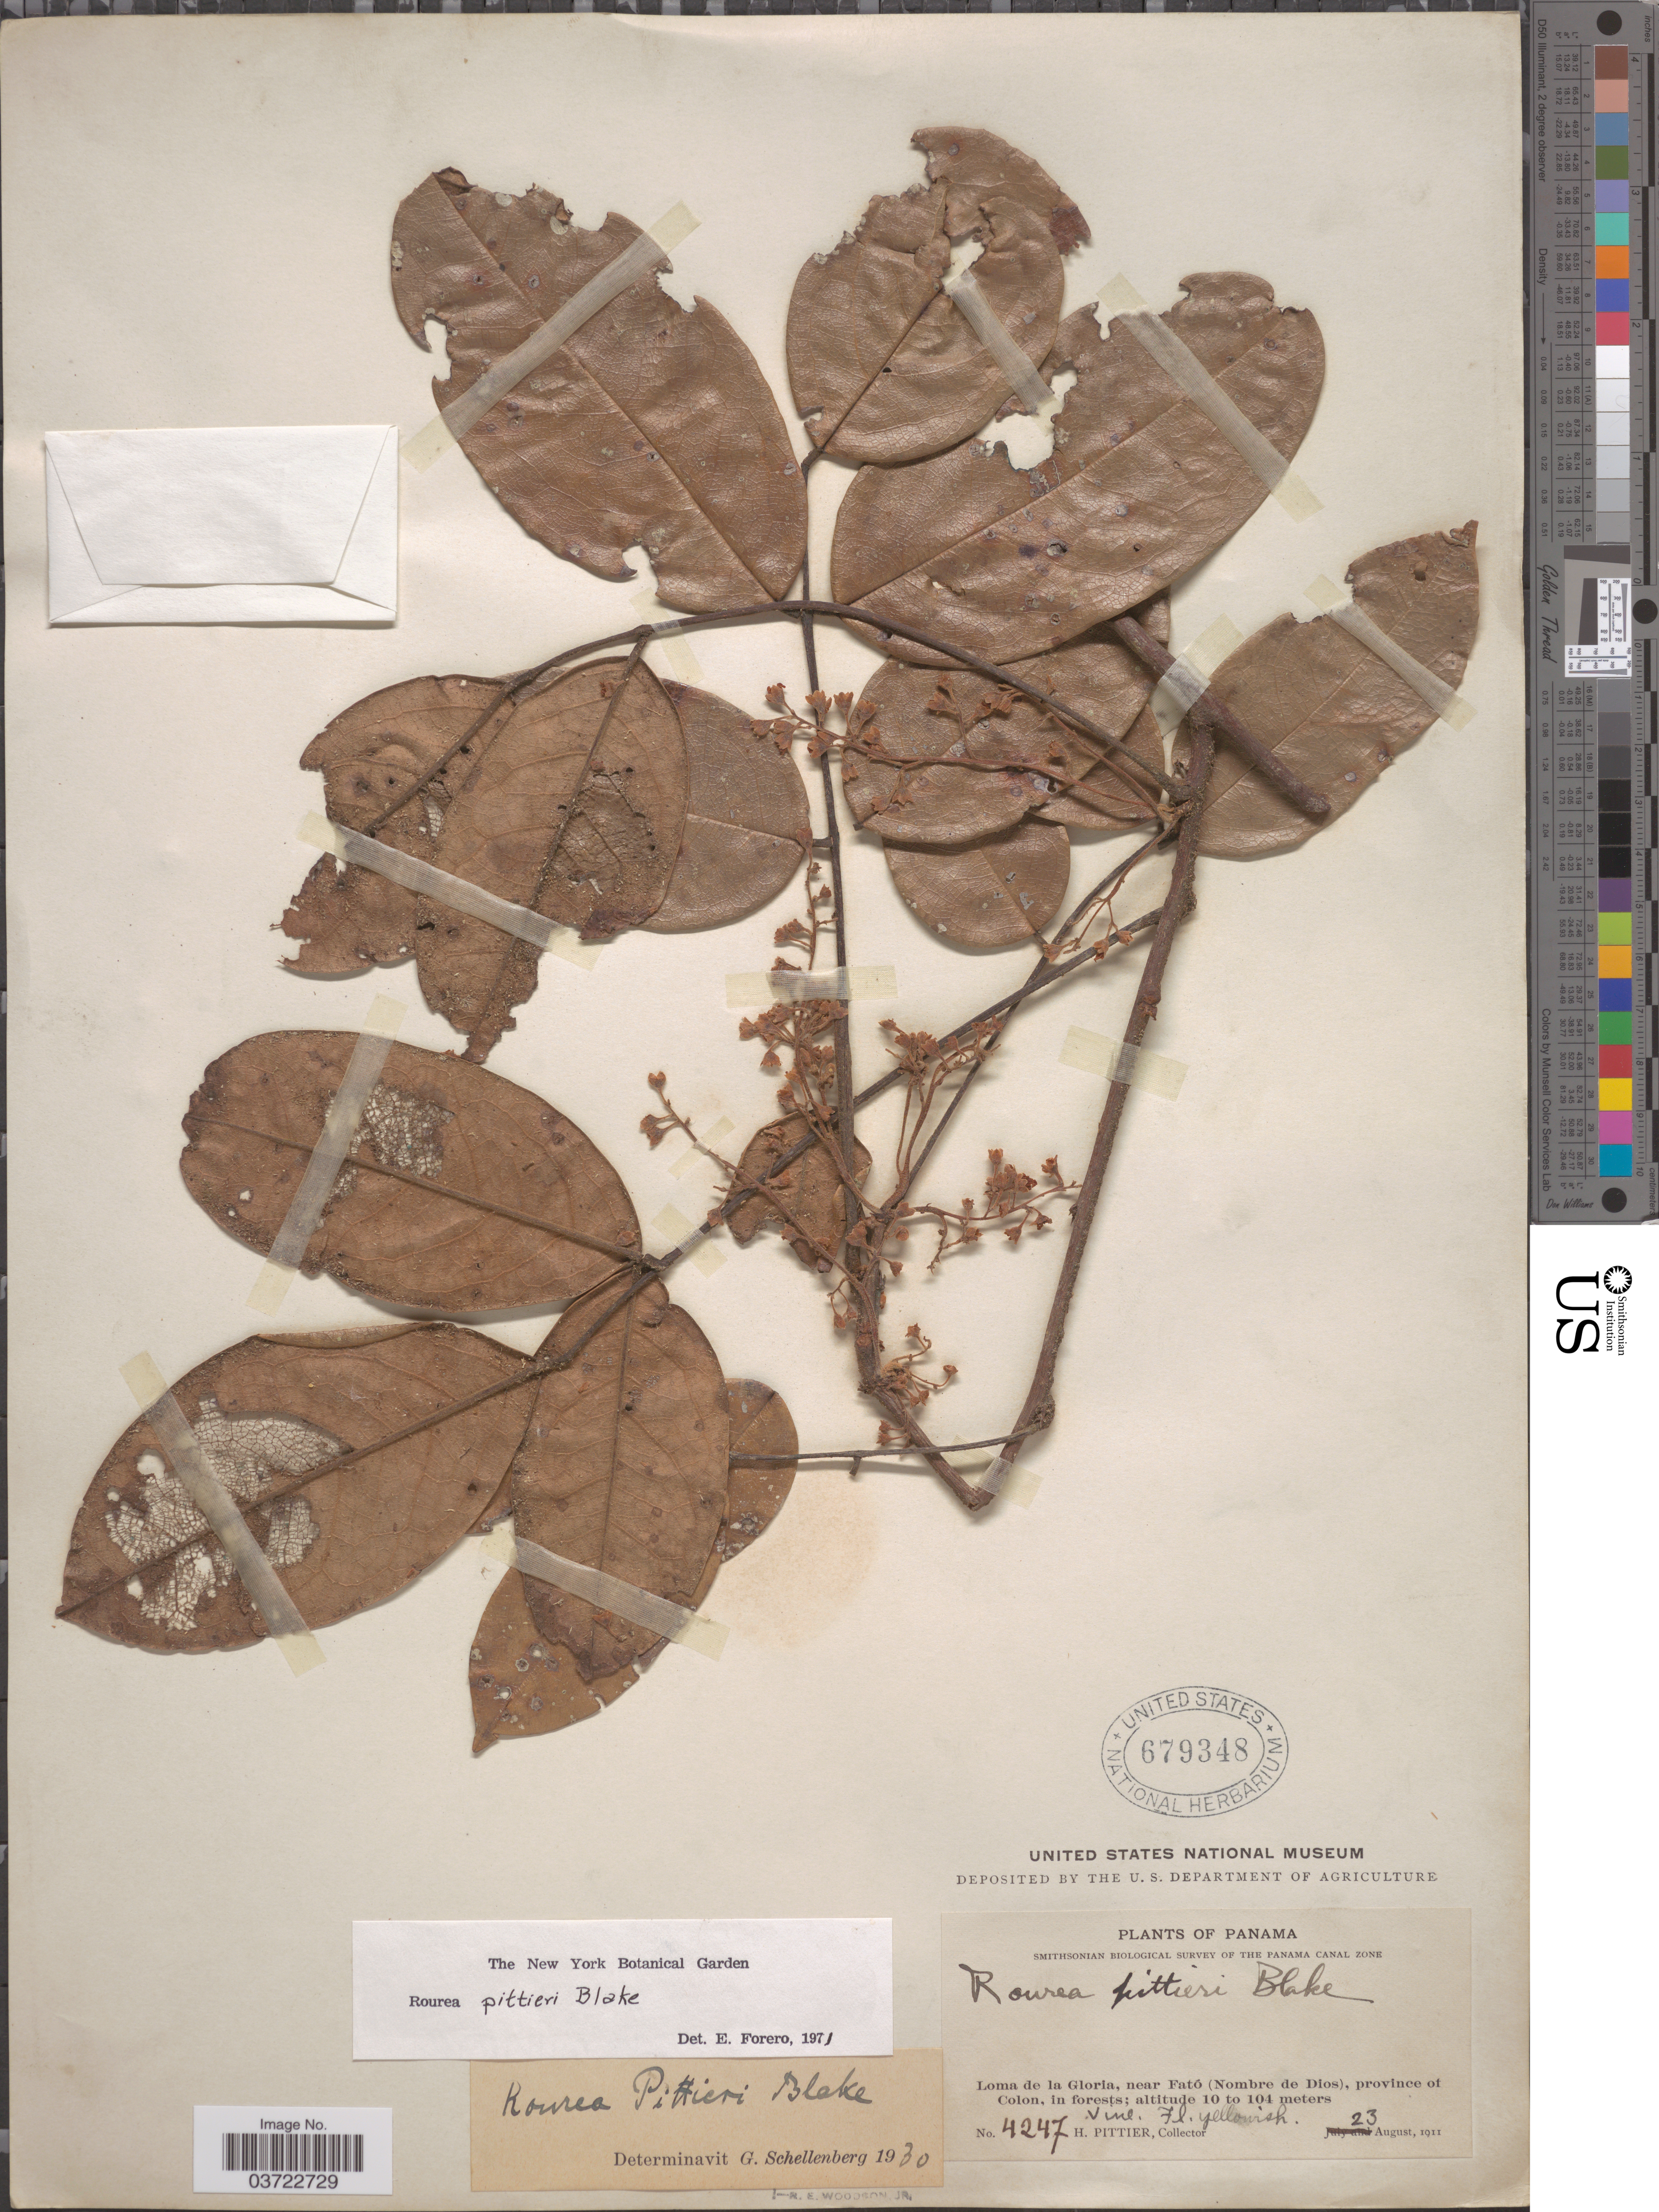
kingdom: Plantae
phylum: Tracheophyta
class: Magnoliopsida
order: Oxalidales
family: Connaraceae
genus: Rourea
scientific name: Rourea pittieri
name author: S.F. Blake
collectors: H. F. Pittier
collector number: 4247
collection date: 1911-08-23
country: Panama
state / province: Colón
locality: The Panama Canal Zone. Loma de la Gloria, near Fató (Nombre de Dios).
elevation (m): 10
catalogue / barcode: US 679348